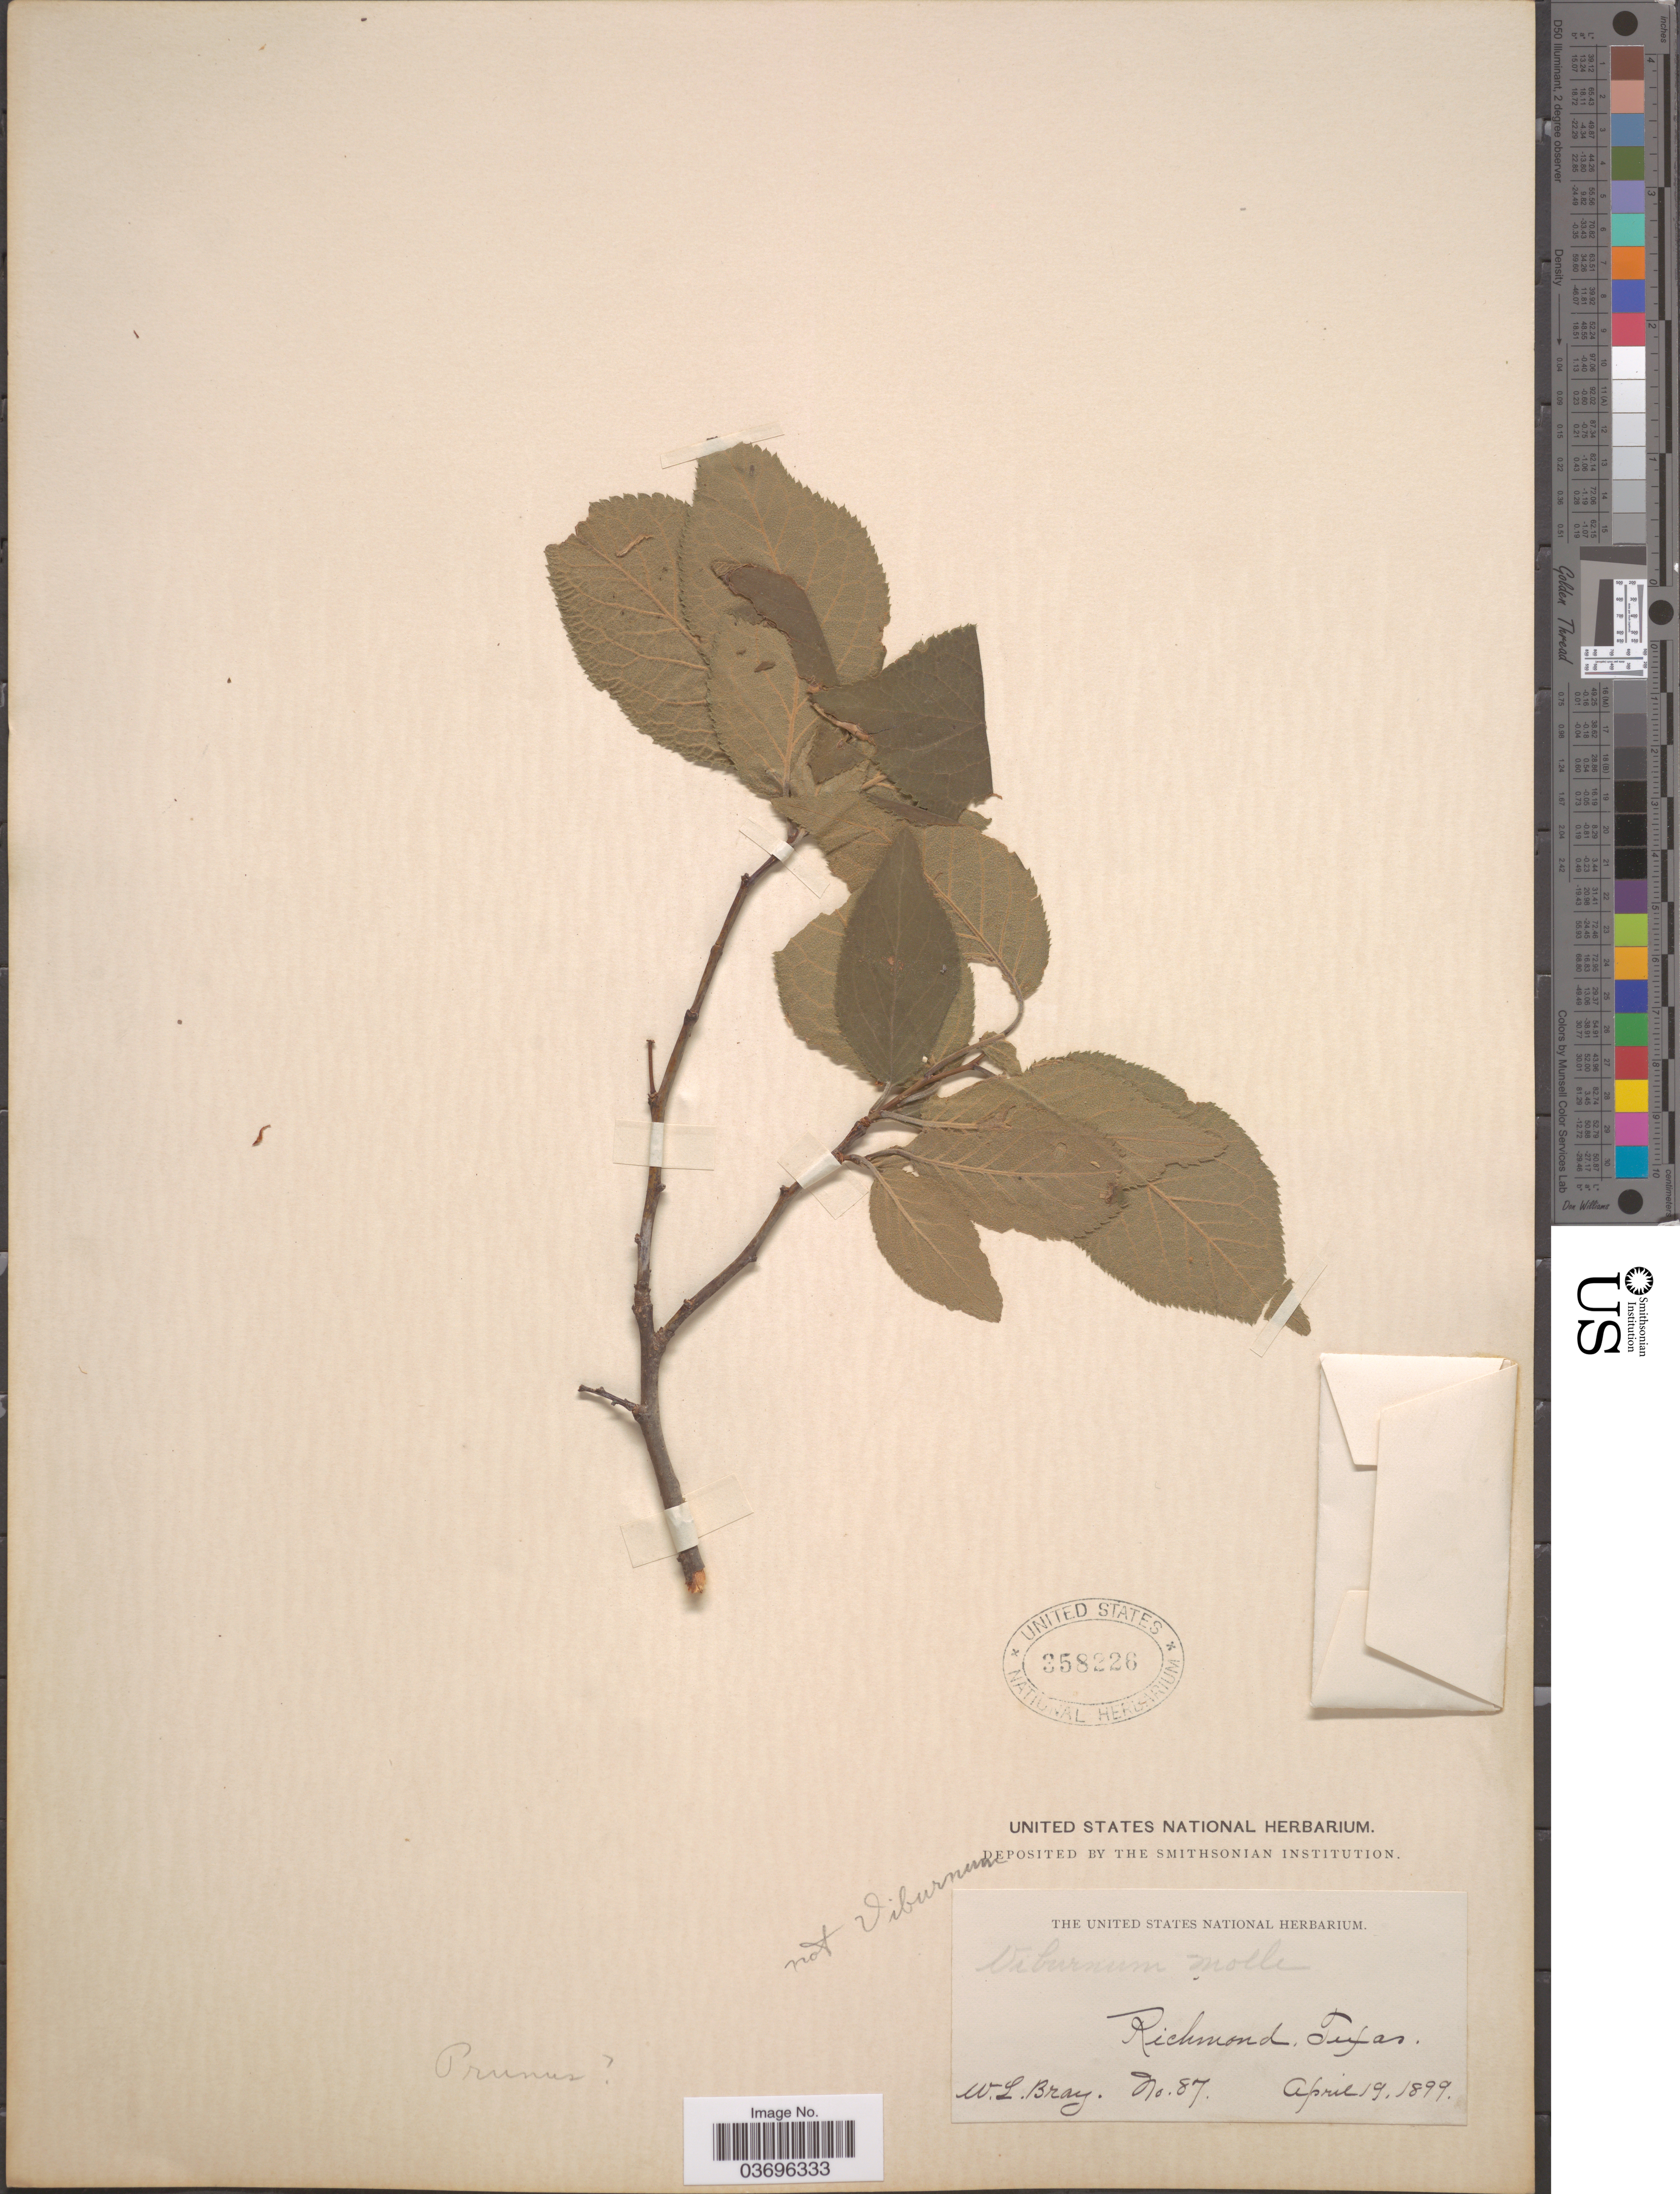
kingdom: Plantae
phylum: Tracheophyta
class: Magnoliopsida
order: Rosales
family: Rosaceae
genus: Pyrus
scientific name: Pyrus sp.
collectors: W. L. Bray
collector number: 87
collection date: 1899-04-19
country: United States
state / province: Texas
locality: Richmond.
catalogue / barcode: US 358226